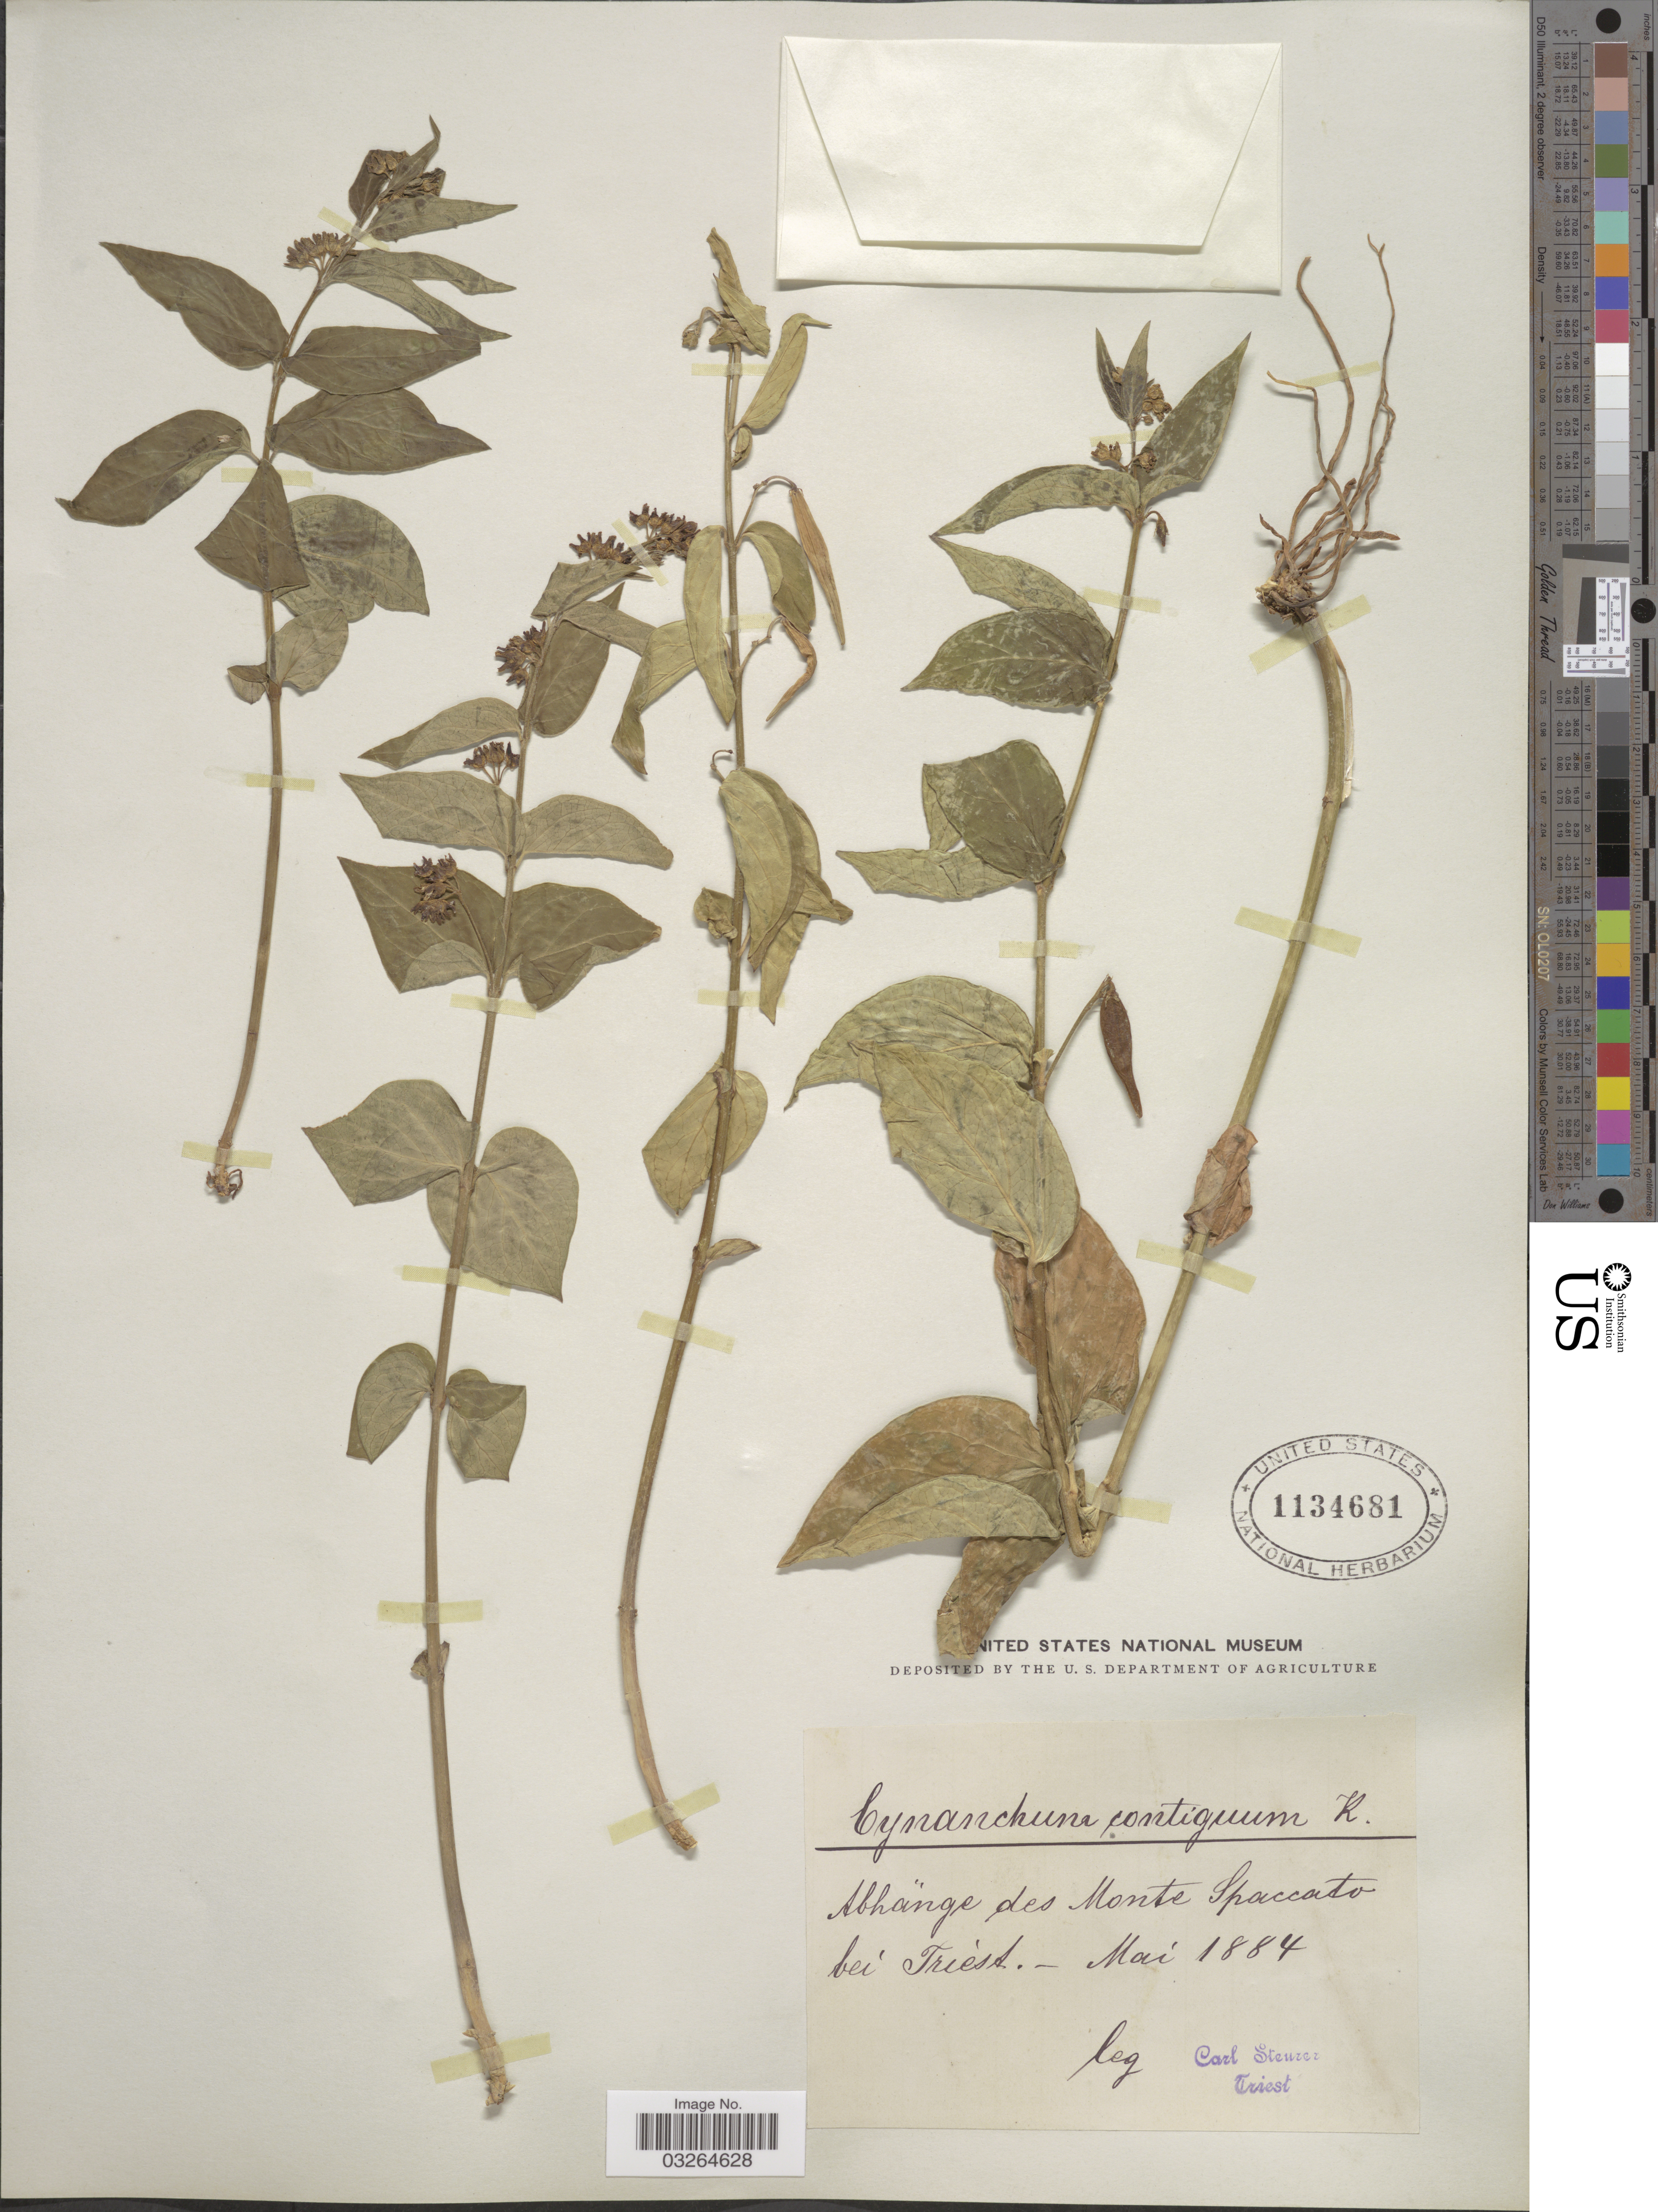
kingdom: Plantae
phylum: Tracheophyta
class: Magnoliopsida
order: Gentianales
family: Apocynaceae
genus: Cynanchum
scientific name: Cynanchum contiguum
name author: W.D.J. Koch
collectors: C. Steurer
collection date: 1884-05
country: Italy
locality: Abhänge des Monte Spaccato bei Triest.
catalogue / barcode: US 1134681